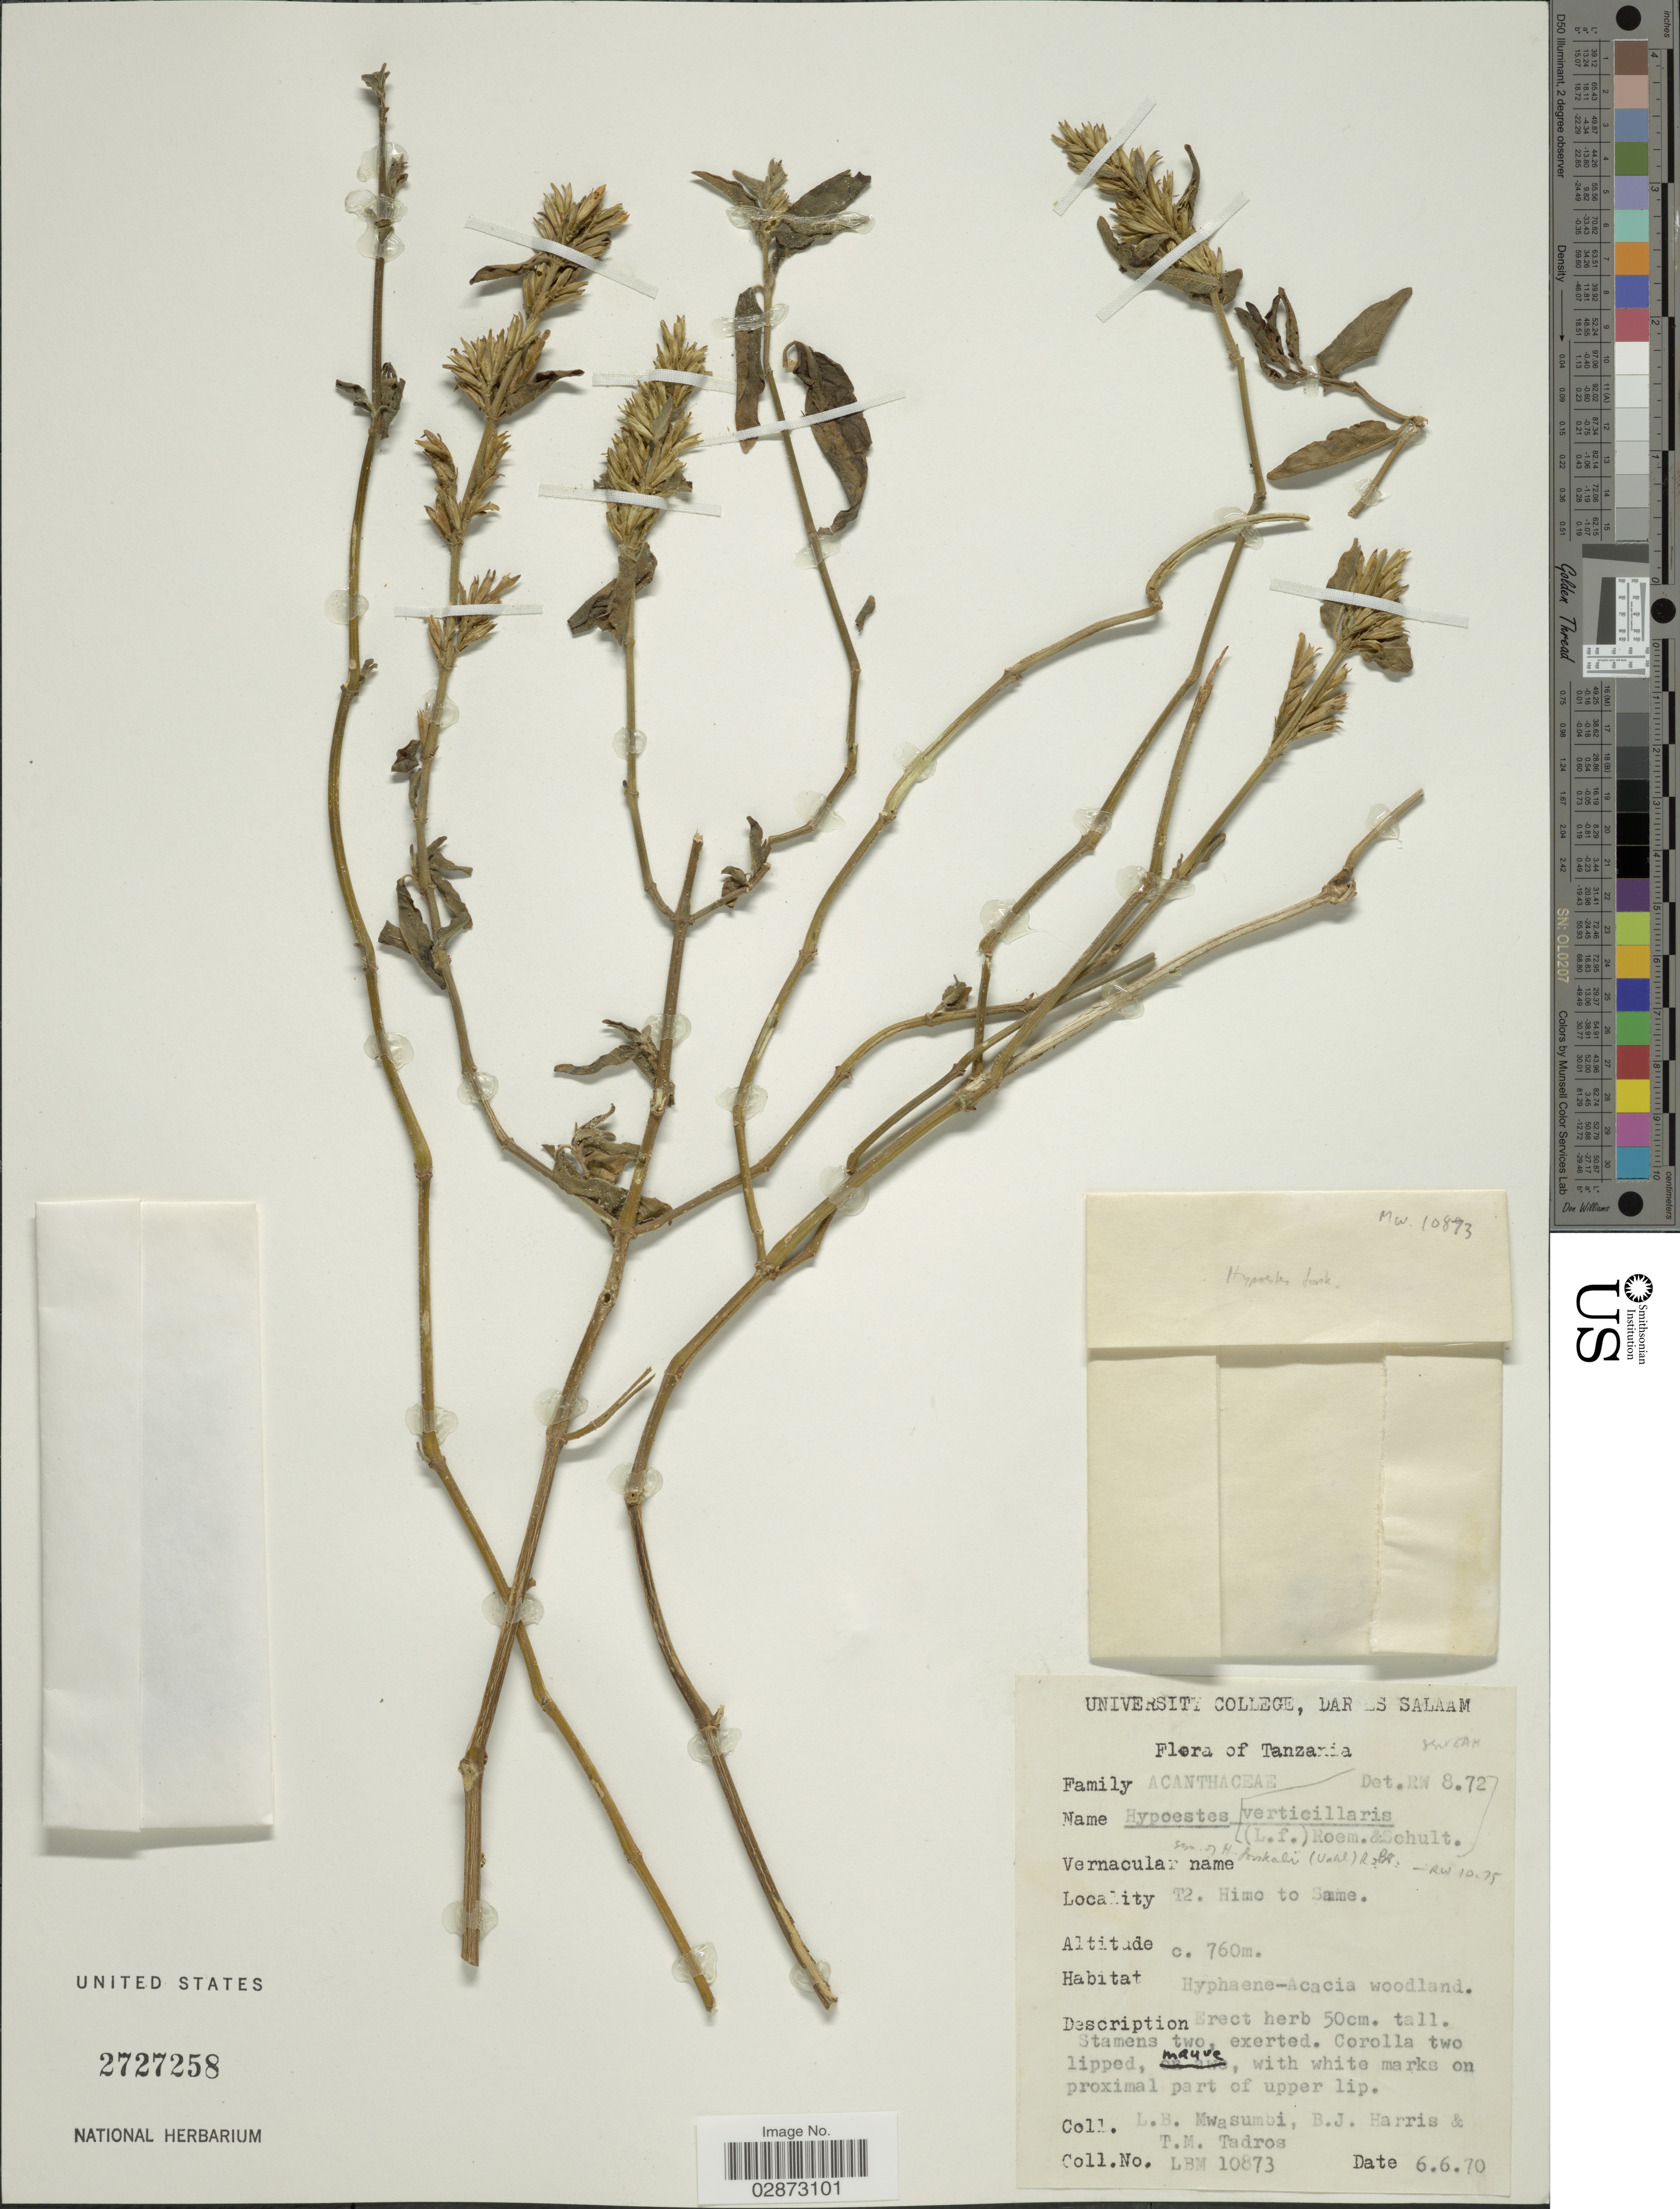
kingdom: Plantae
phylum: Tracheophyta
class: Magnoliopsida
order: Lamiales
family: Acanthaceae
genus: Hypoestes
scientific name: Hypoestes verticillaris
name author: (L. f.) Sol.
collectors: L. Mwasumbi, B. J. Harris & T. Tadros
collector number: LBM10873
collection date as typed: Transcribed d/m/y: 6/6/70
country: Tanzania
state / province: Dar es Salaam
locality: T2. Himo to Same.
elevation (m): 760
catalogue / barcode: US 2727258